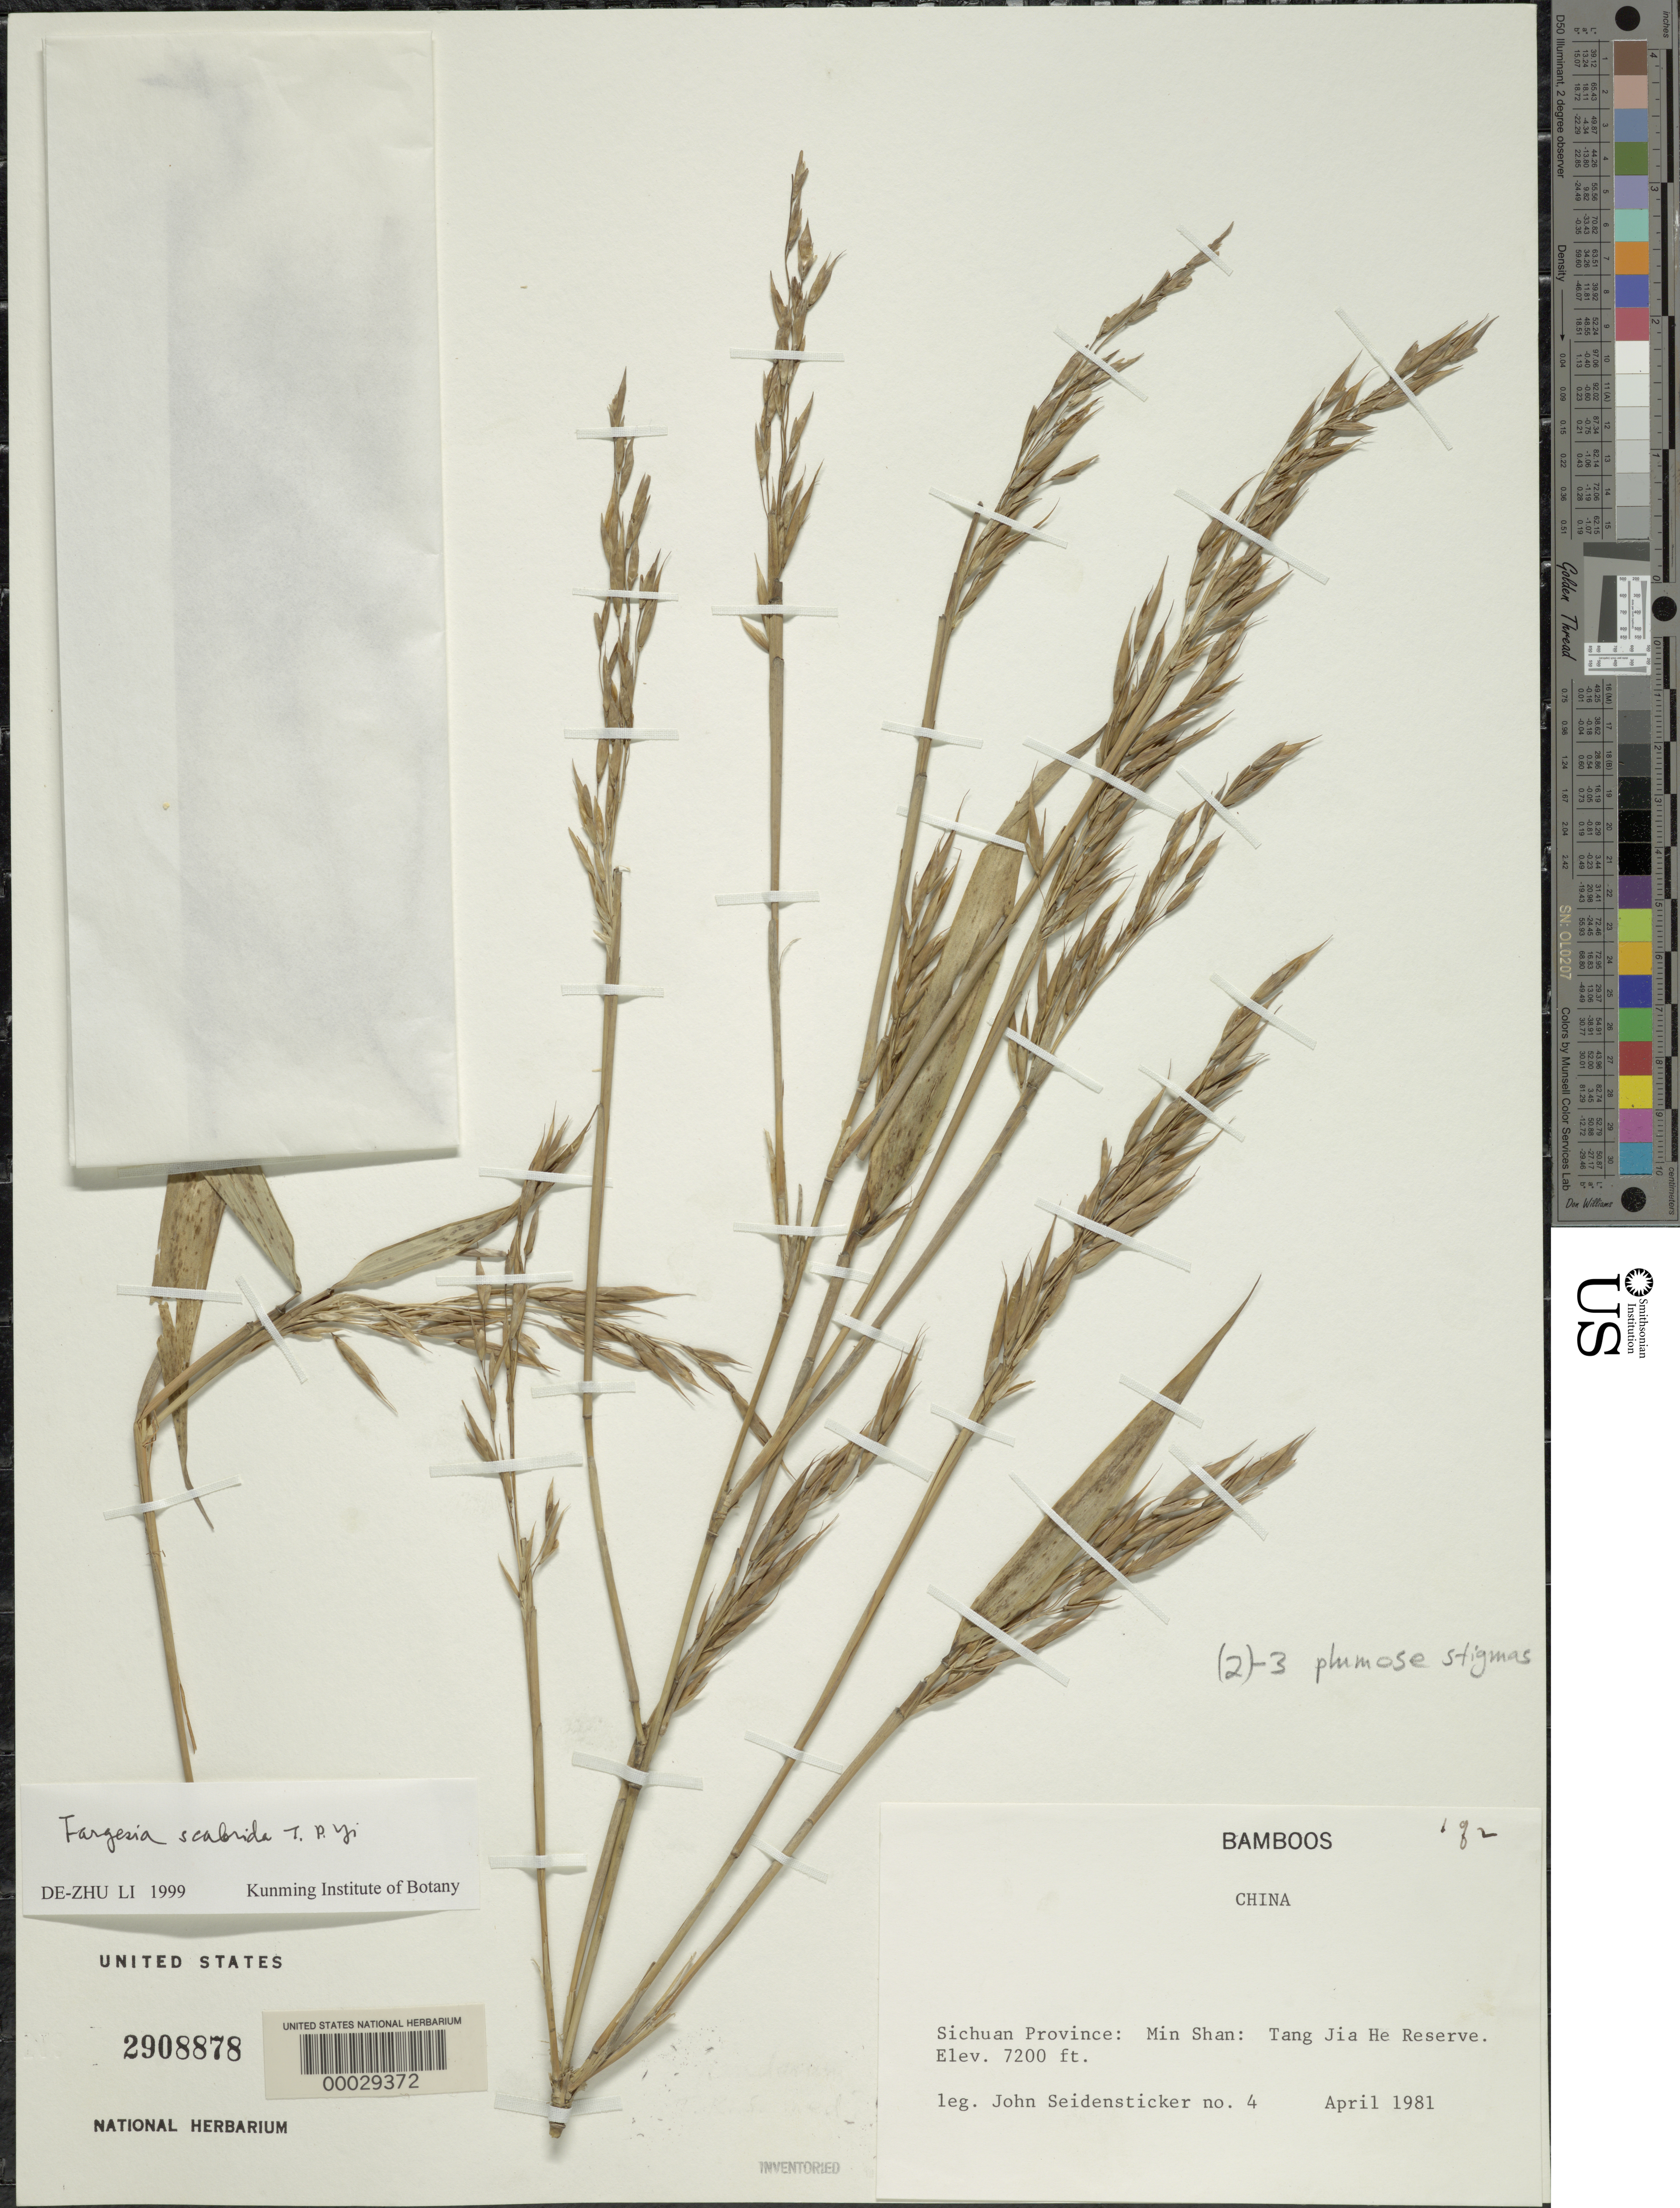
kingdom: Plantae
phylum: Tracheophyta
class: Liliopsida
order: Poales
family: Poaceae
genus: Fargesia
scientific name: Fargesia scabrida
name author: T.P. Yi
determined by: Li, D. Z.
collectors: J. Seidensticker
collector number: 4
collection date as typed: Apr 1981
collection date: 1981-04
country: China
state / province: Sichuan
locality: Min Shan: Tang Jia He Reserve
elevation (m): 2195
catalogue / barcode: US 2908878